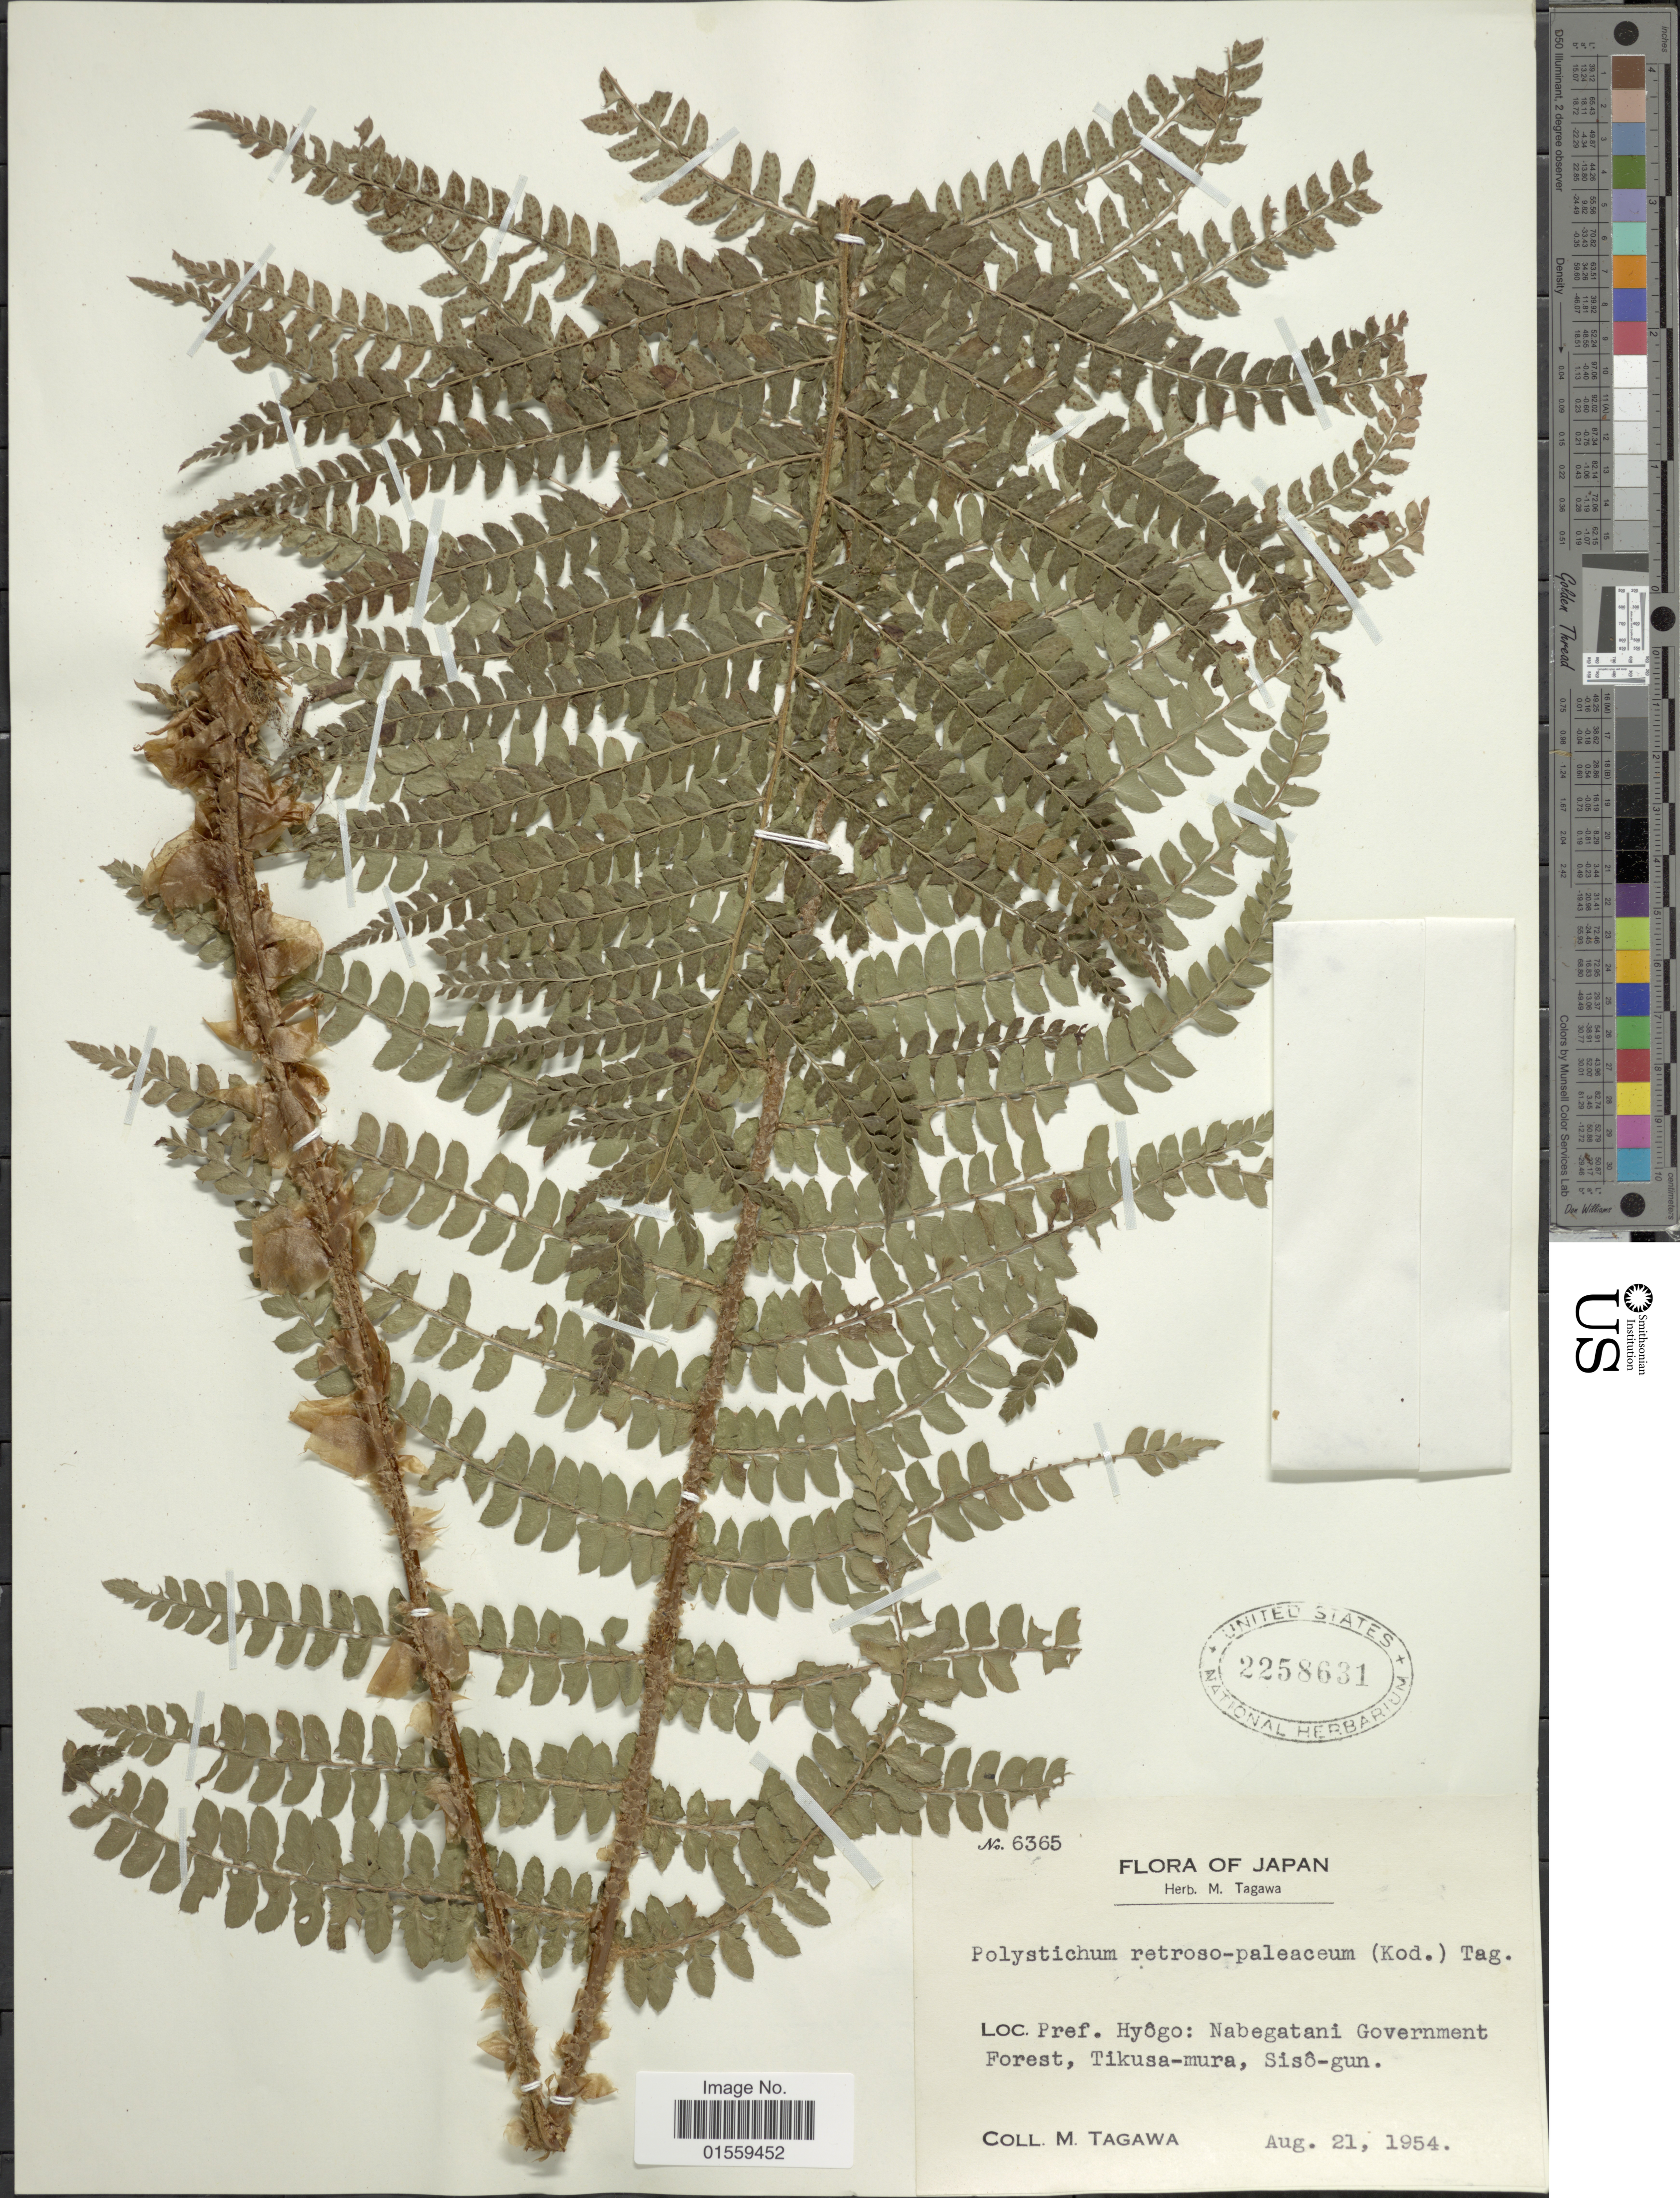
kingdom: Plantae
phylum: Tracheophyta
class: Polypodiopsida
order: Polypodiales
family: Dryopteridaceae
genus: Polystichum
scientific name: Polystichum retrosopaleaceum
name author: (Kodama) Tagawa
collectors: M. Tagawa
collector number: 6365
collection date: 1954-08-21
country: Japan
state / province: Hyogo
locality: Pref. Hyogo: Nabegatani Government Forest, Tikusa-mura, Siso-gun.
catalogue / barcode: US 2258631